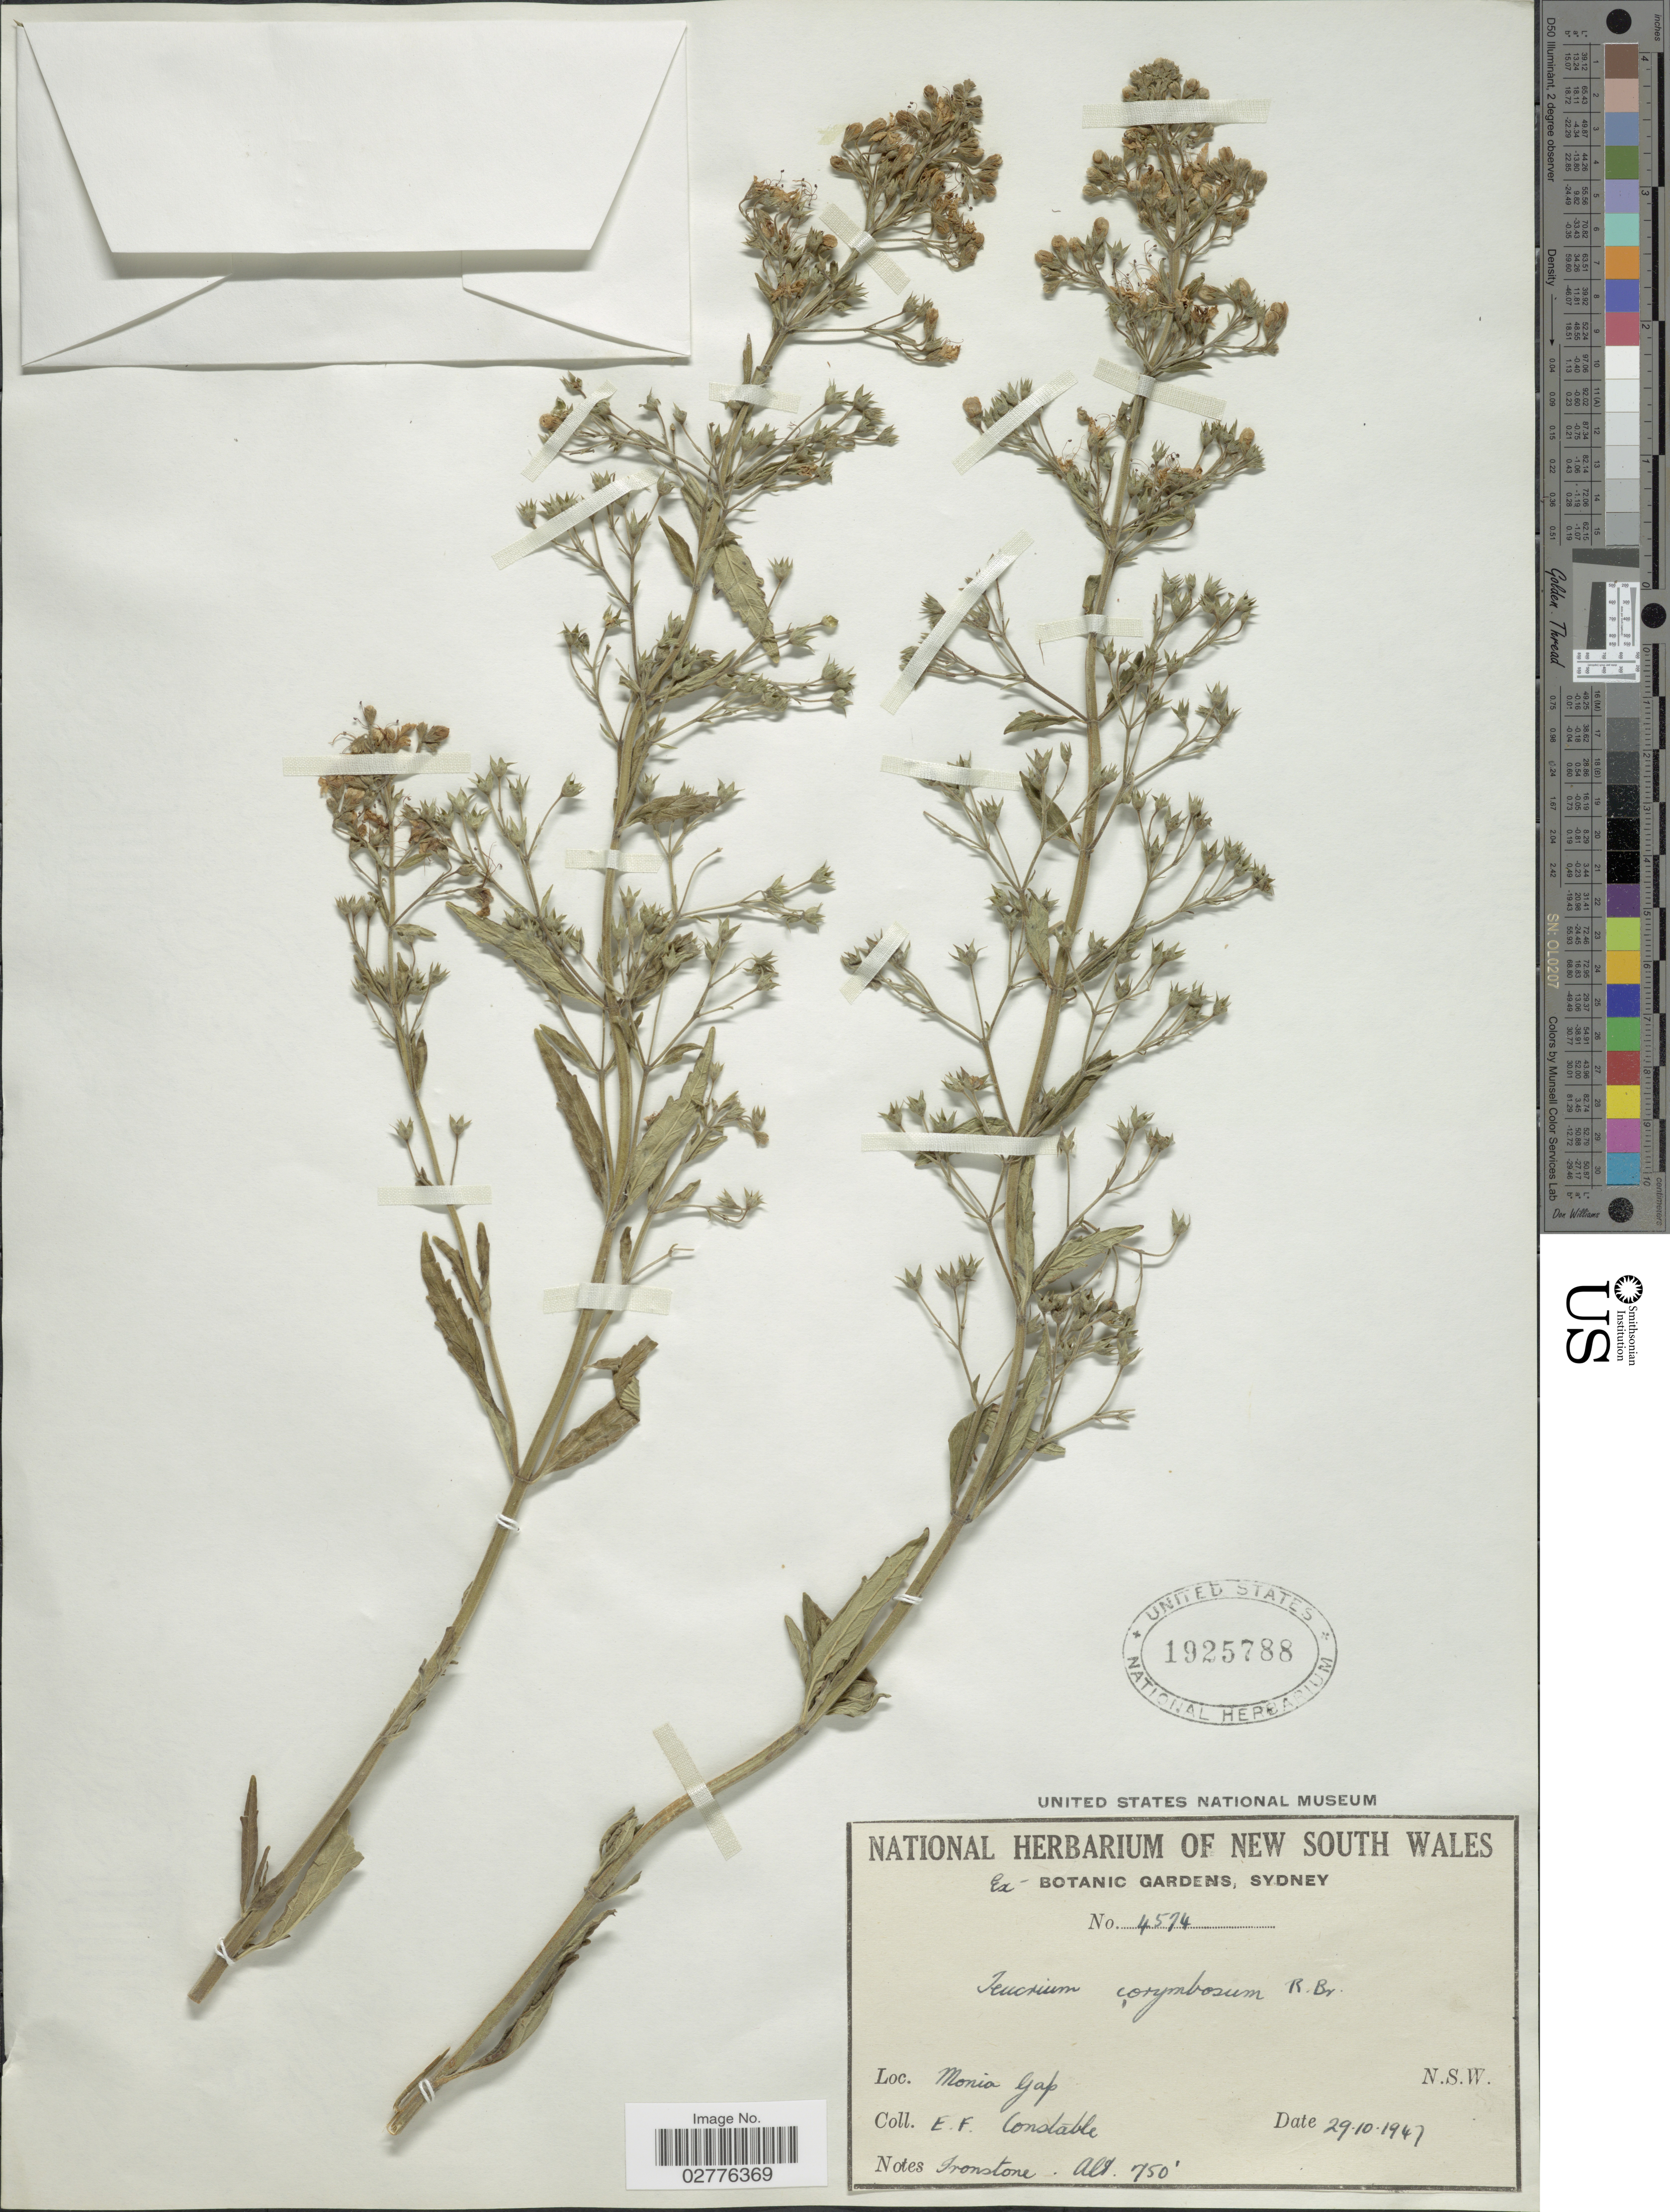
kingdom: Plantae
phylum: Tracheophyta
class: Magnoliopsida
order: Lamiales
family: Lamiaceae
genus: Teucrium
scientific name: Teucrium corymbosum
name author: R. Br.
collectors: E. F. Constable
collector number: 4574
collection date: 1947-10-29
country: Australia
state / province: New South Wales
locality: Monia Gap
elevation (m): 229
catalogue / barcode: US 1925788